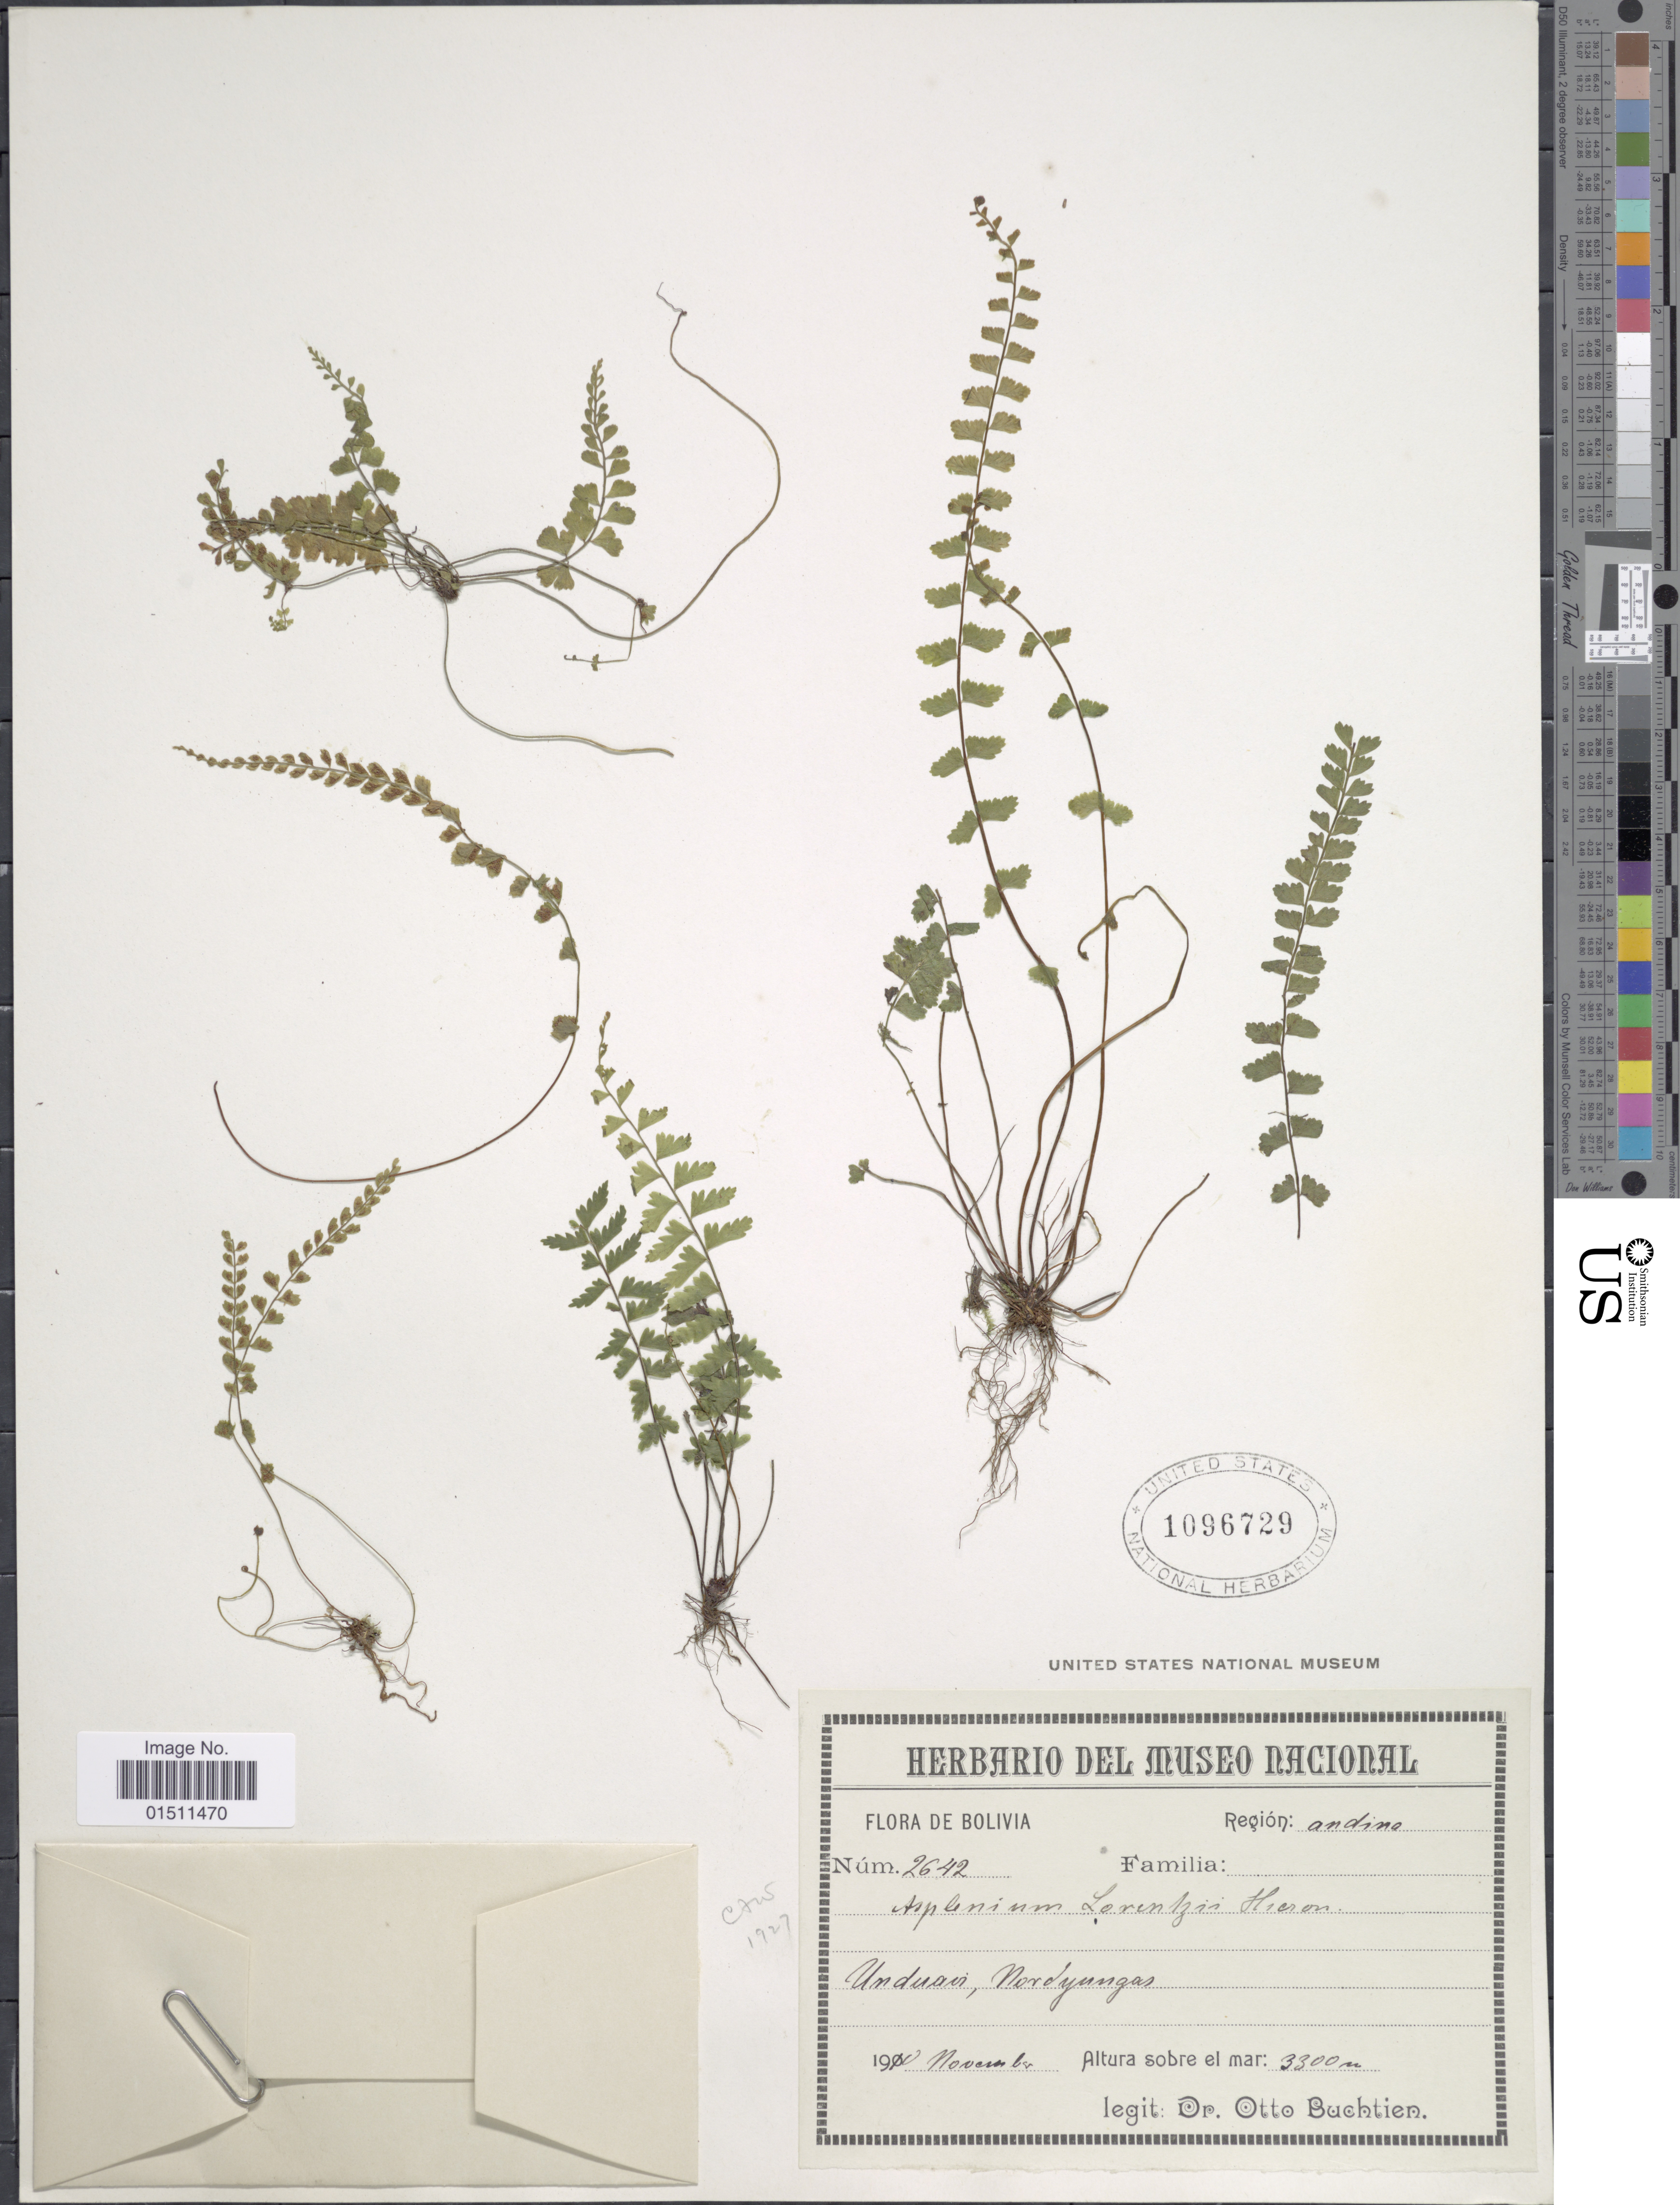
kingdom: Plantae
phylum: Tracheophyta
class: Polypodiopsida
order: Polypodiales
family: Aspleniaceae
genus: Asplenium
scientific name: Asplenium lorentzii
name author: Hieron.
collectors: O. Buchtien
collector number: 2642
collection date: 1910-11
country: Bolivia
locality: Bolivia, Región: Andine, Unduavi, Nordyungas.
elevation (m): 3300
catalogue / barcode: US 1096729